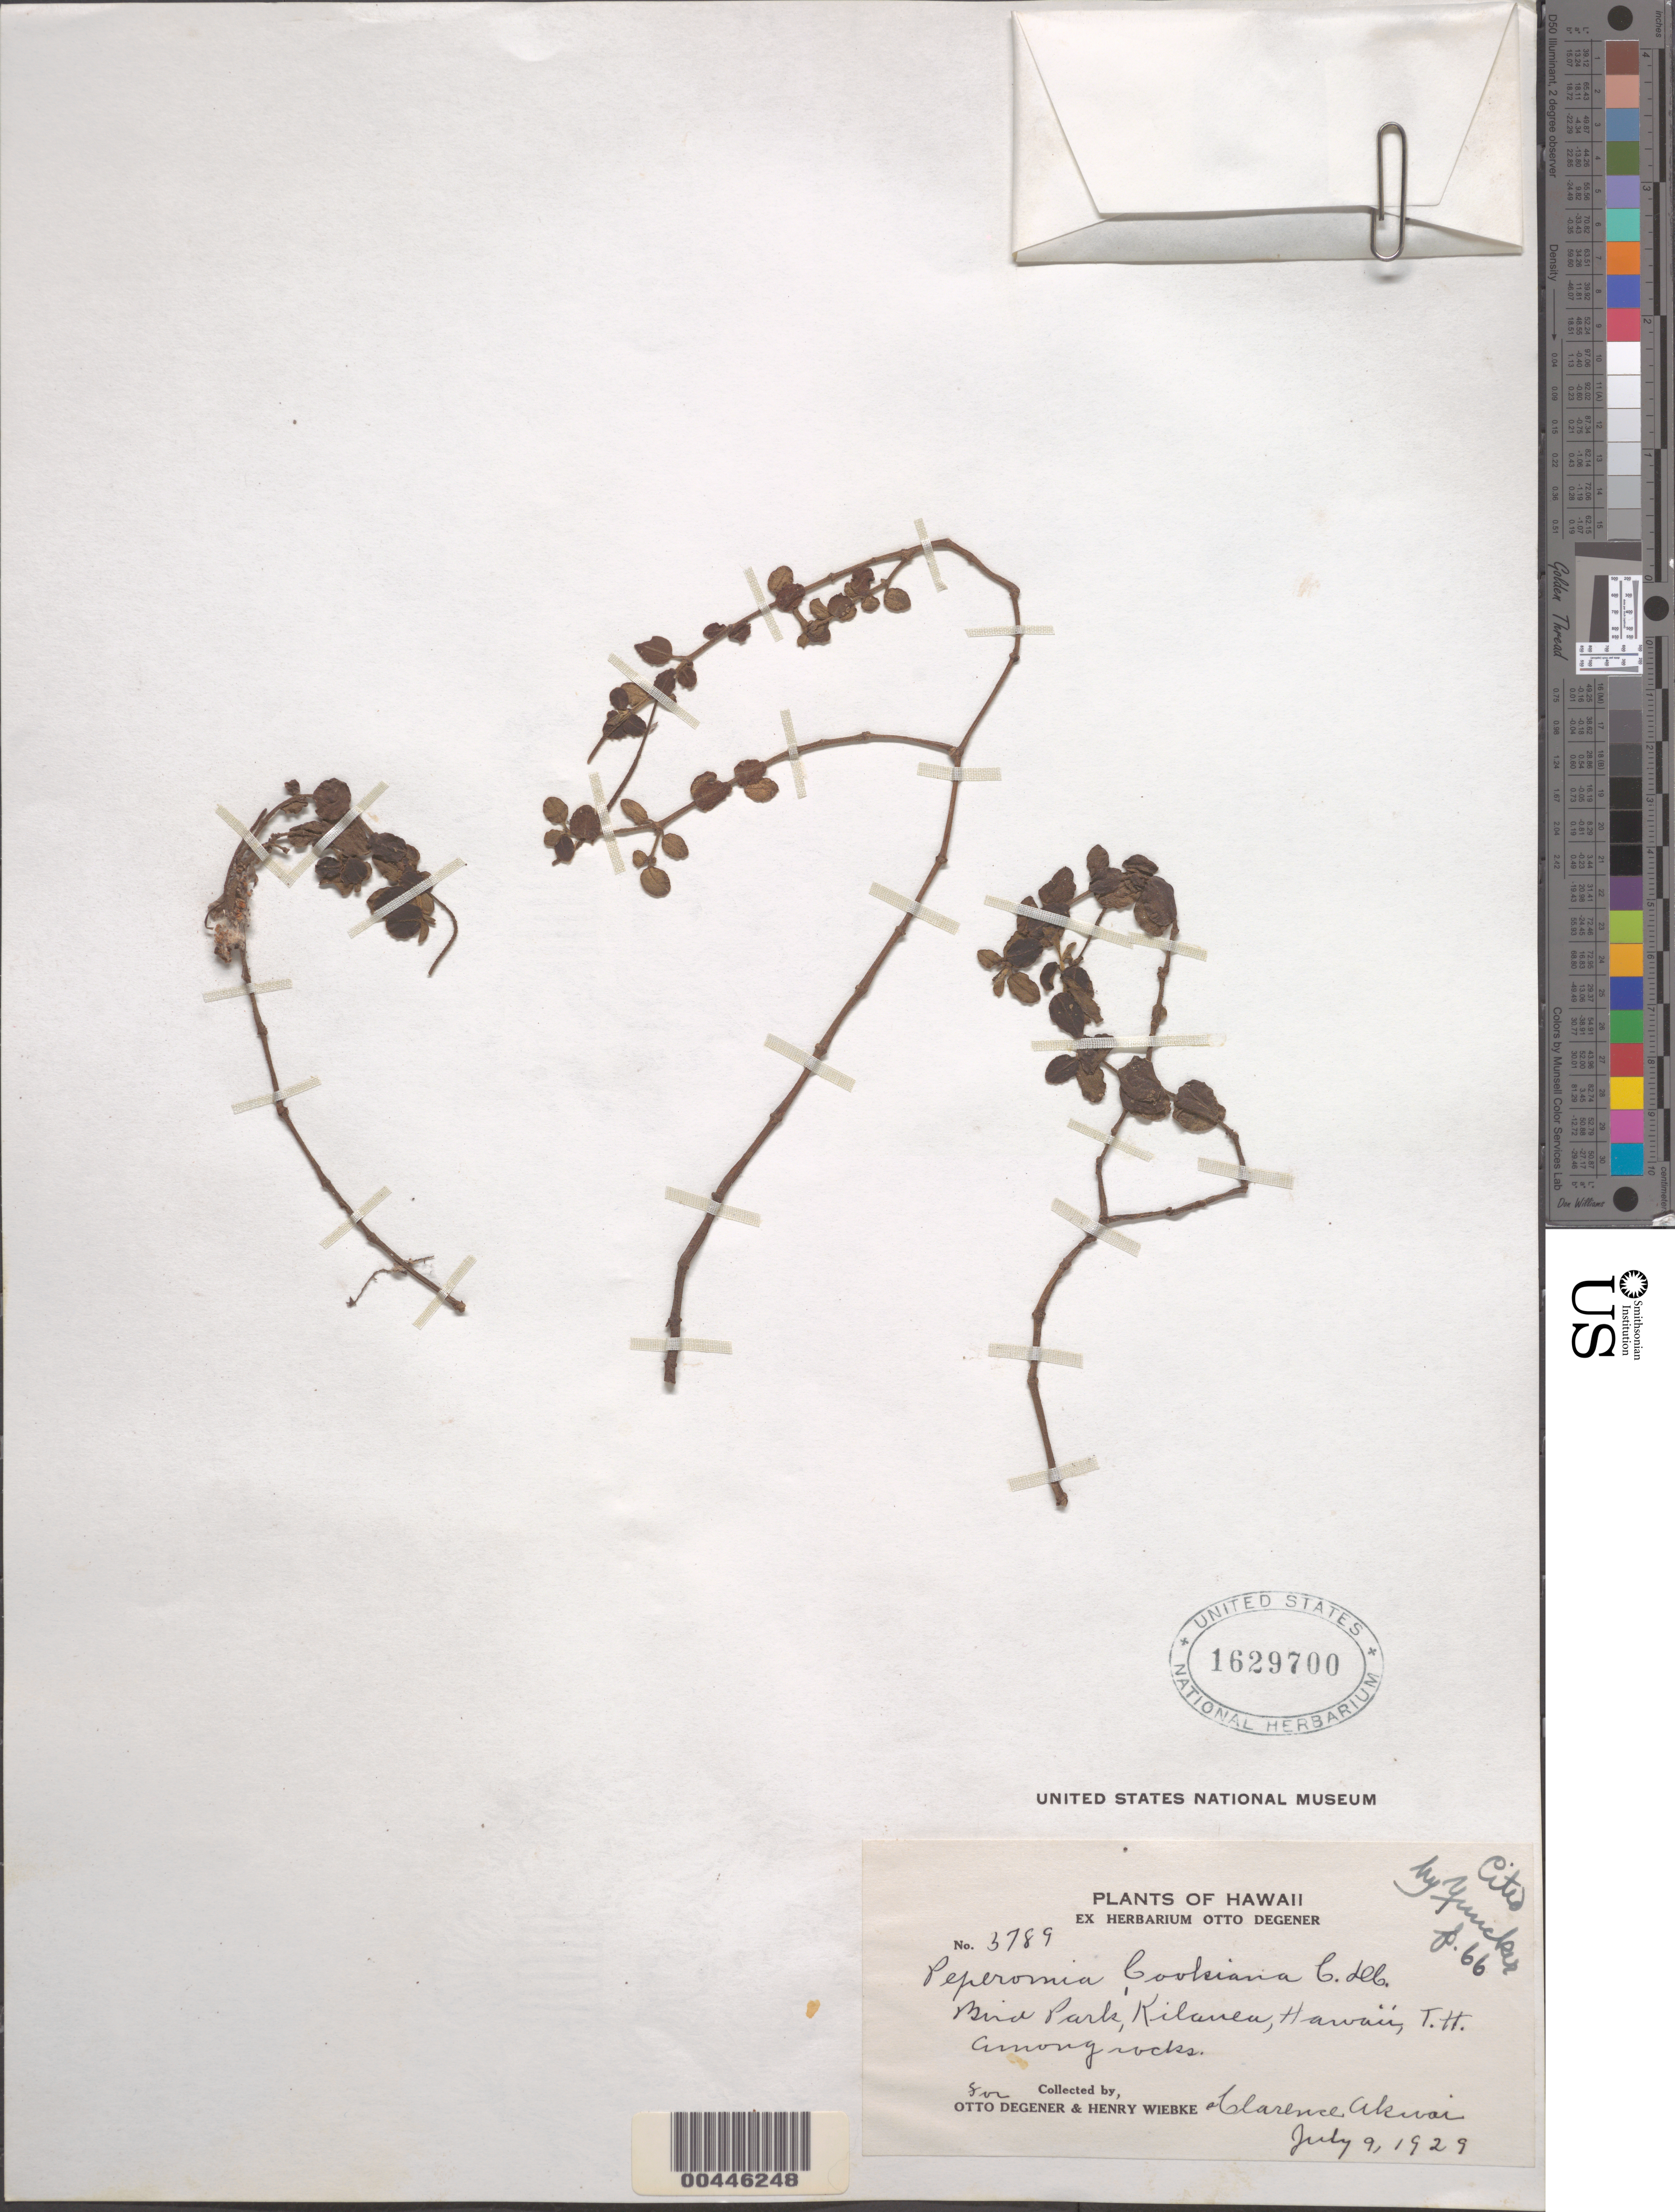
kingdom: Plantae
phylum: Tracheophyta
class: Magnoliopsida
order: Piperales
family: Piperaceae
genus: Peperomia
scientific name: Peperomia cookiana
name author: C. DC.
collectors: O. Degener, H. Wiebke & C. Akuai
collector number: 3789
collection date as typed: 9 Jul 1929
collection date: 1929-07-09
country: United States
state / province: Hawaii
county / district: Hawaii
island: Hawaii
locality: Bird Park, Kilauea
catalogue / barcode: US 1629700